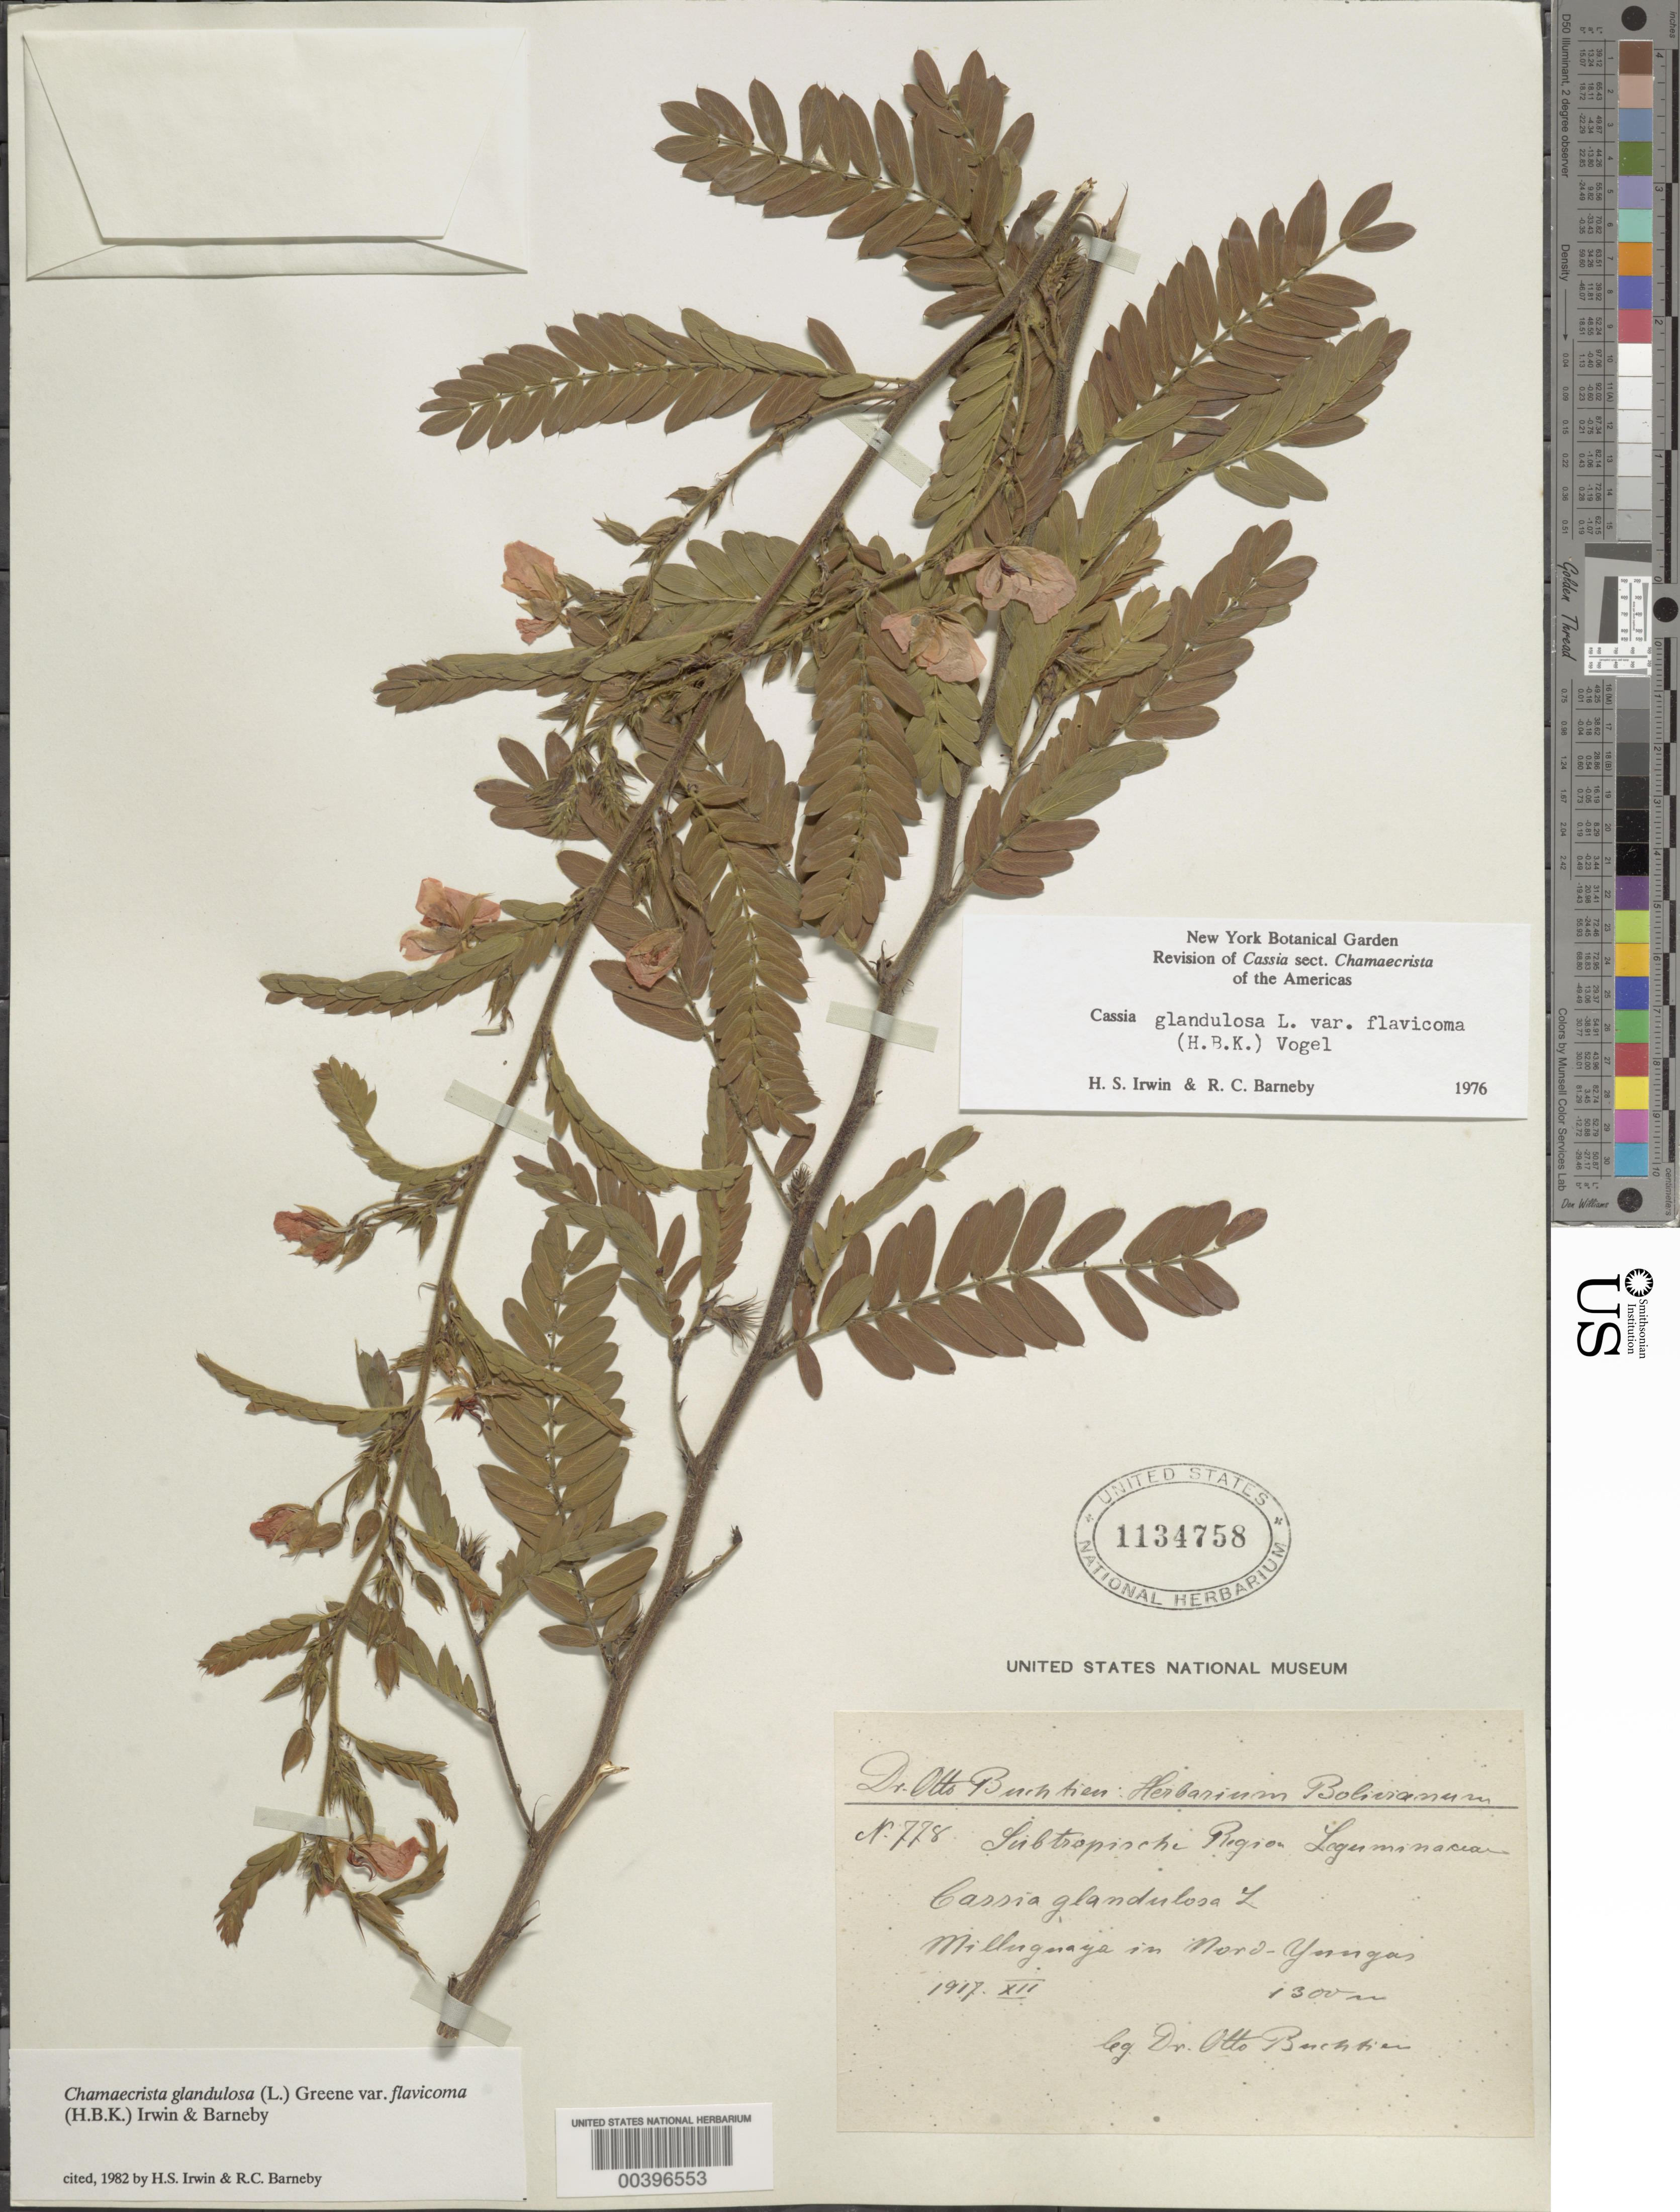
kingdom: Plantae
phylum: Tracheophyta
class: Magnoliopsida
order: Fabales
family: Fabaceae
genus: Chamaecrista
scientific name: Chamaecrista glandulosa var. flavicoma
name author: (Kunth) H.S. Irwin & Barneby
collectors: O. Buchtien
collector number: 778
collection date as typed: Dec 1917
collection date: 1917-12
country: Bolivia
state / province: La Paz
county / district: Nor Yungas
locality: Milluguaya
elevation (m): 1300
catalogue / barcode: US 1134758